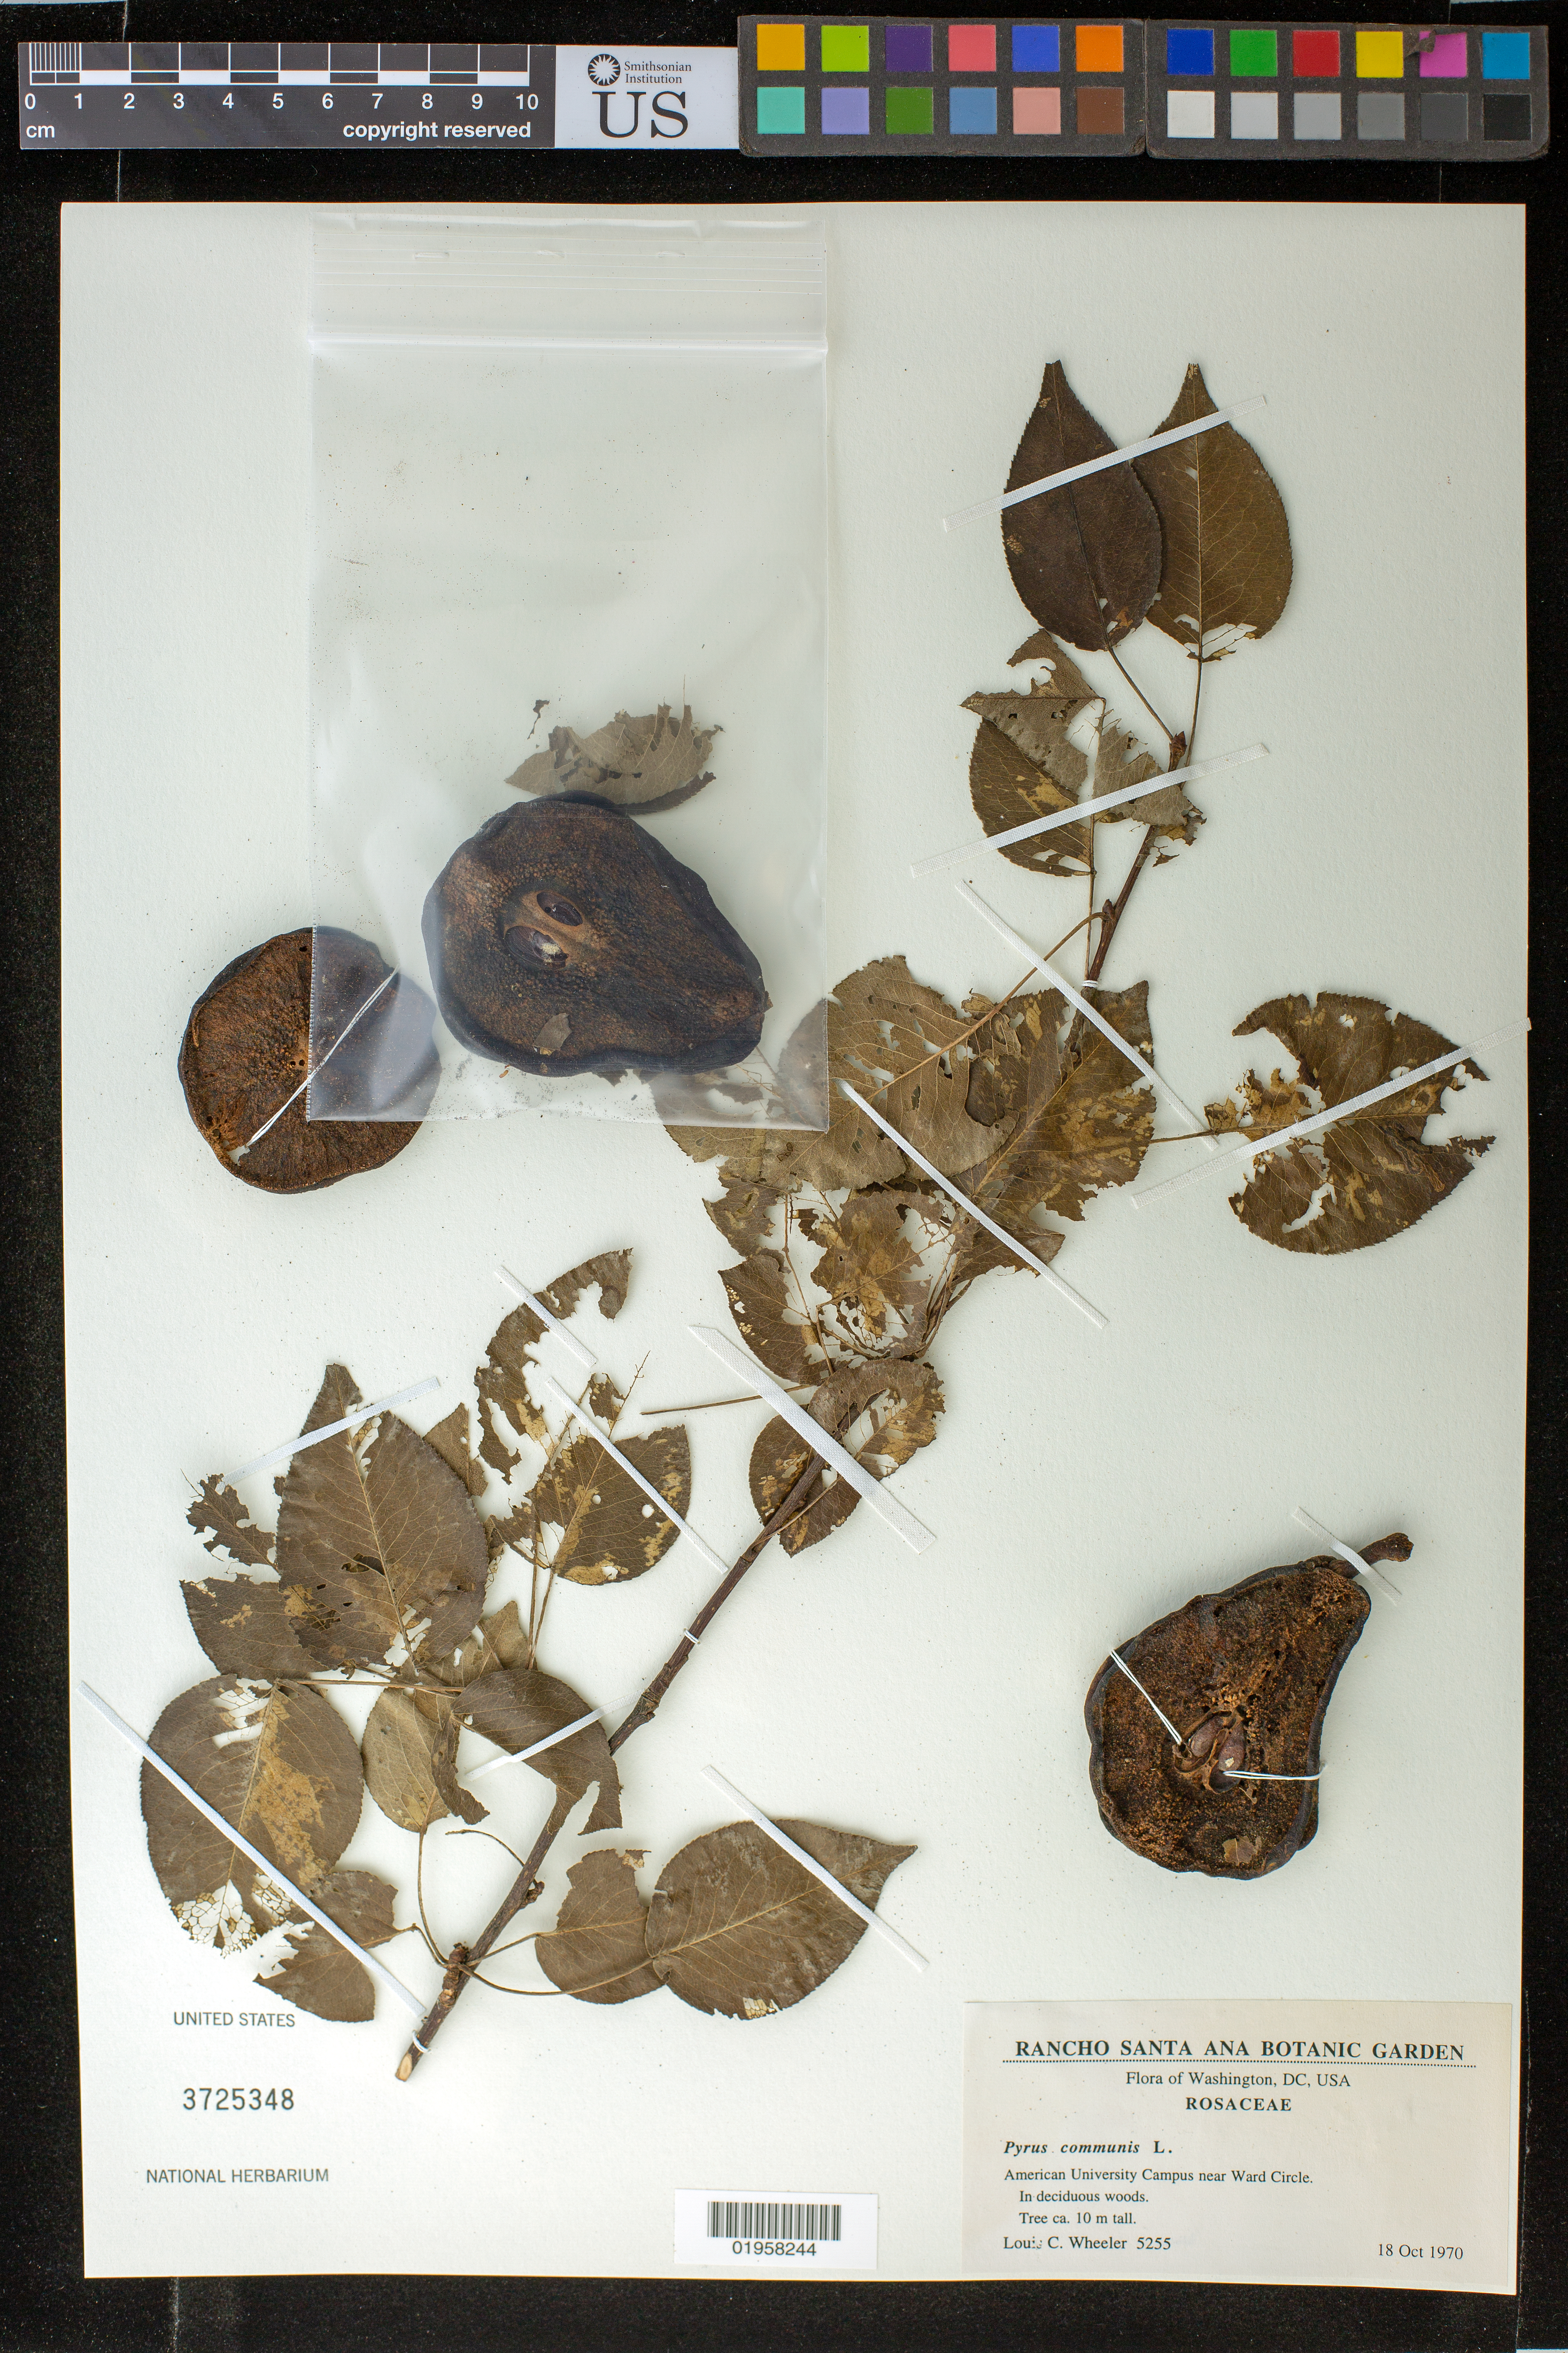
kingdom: Plantae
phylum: Tracheophyta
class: Magnoliopsida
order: Rosales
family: Rosaceae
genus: Pyrus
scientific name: Pyrus communis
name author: L.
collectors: L. C. Wheeler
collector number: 5255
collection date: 1970-10-18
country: United States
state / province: District of Columbia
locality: American University Campus near Ward Circle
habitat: In deciduous woods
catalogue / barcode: US 3725348